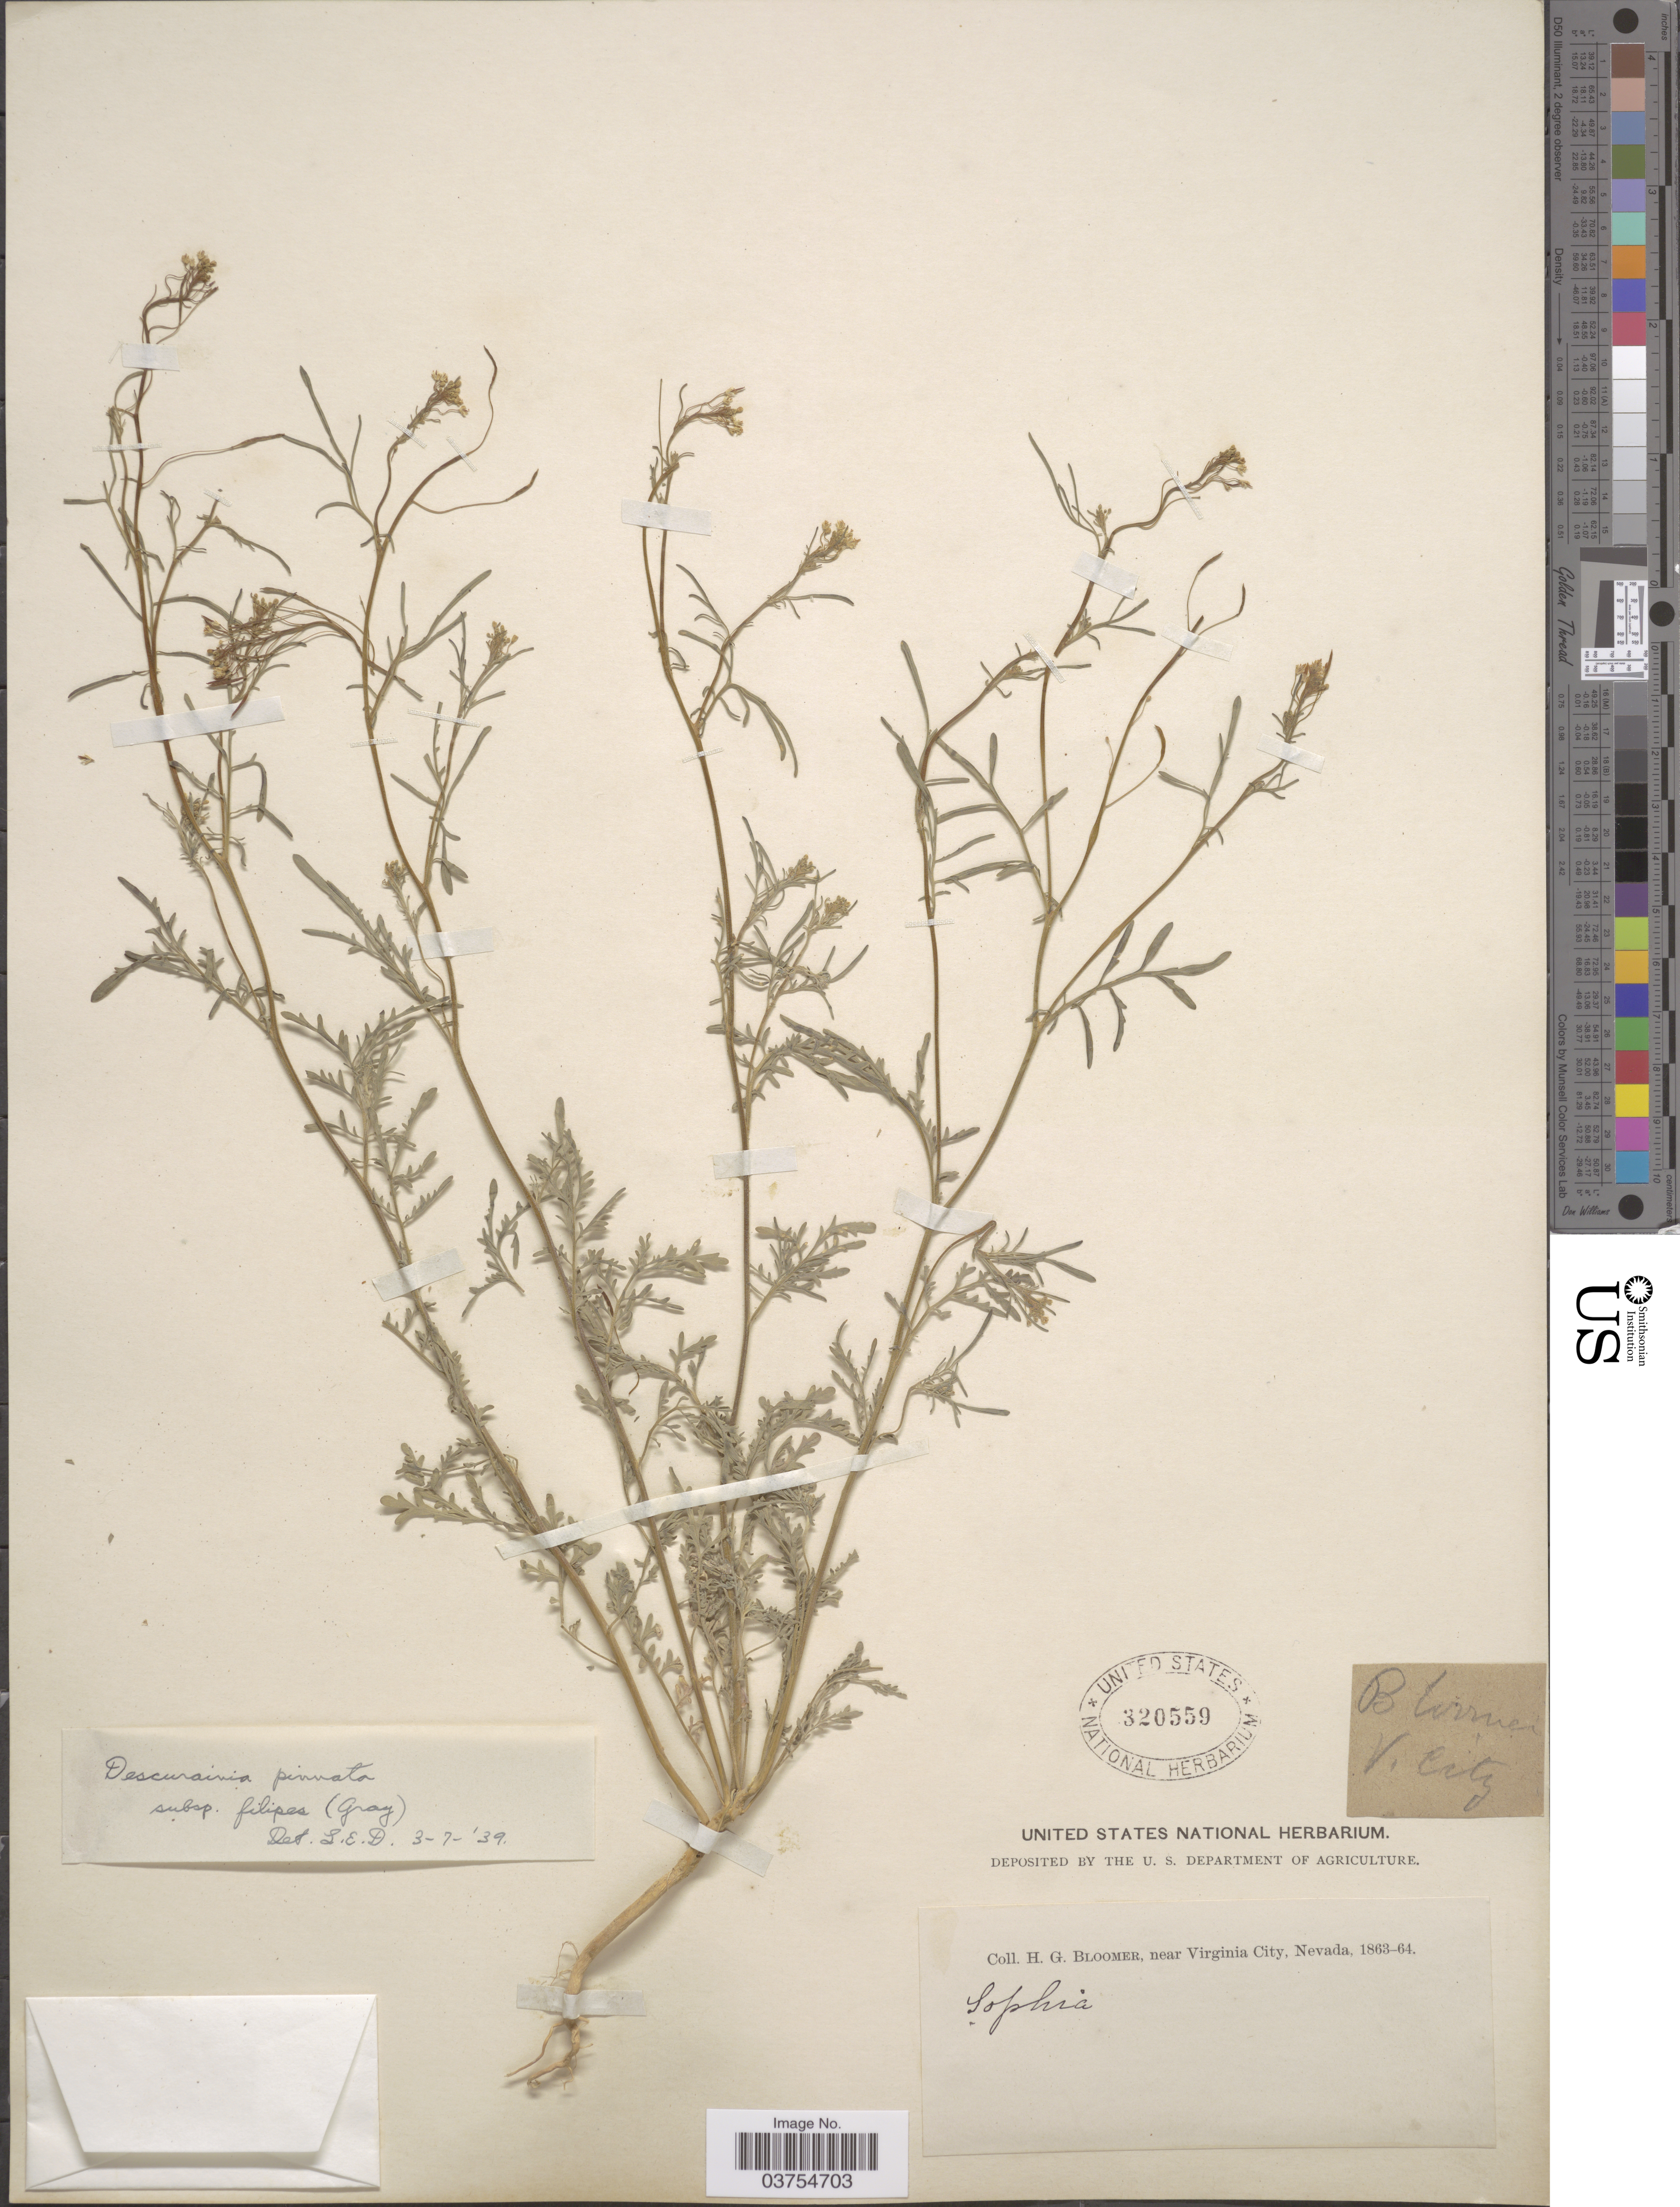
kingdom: Plantae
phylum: Tracheophyta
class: Magnoliopsida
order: Brassicales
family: Brassicaceae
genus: Descurainia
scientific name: Descurainia pinnata subsp. filipes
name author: (A. Gray) Detling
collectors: H. Bloomer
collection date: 1863/1864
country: United States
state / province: Nevada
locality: Near Virginia City.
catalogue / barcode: US 320559